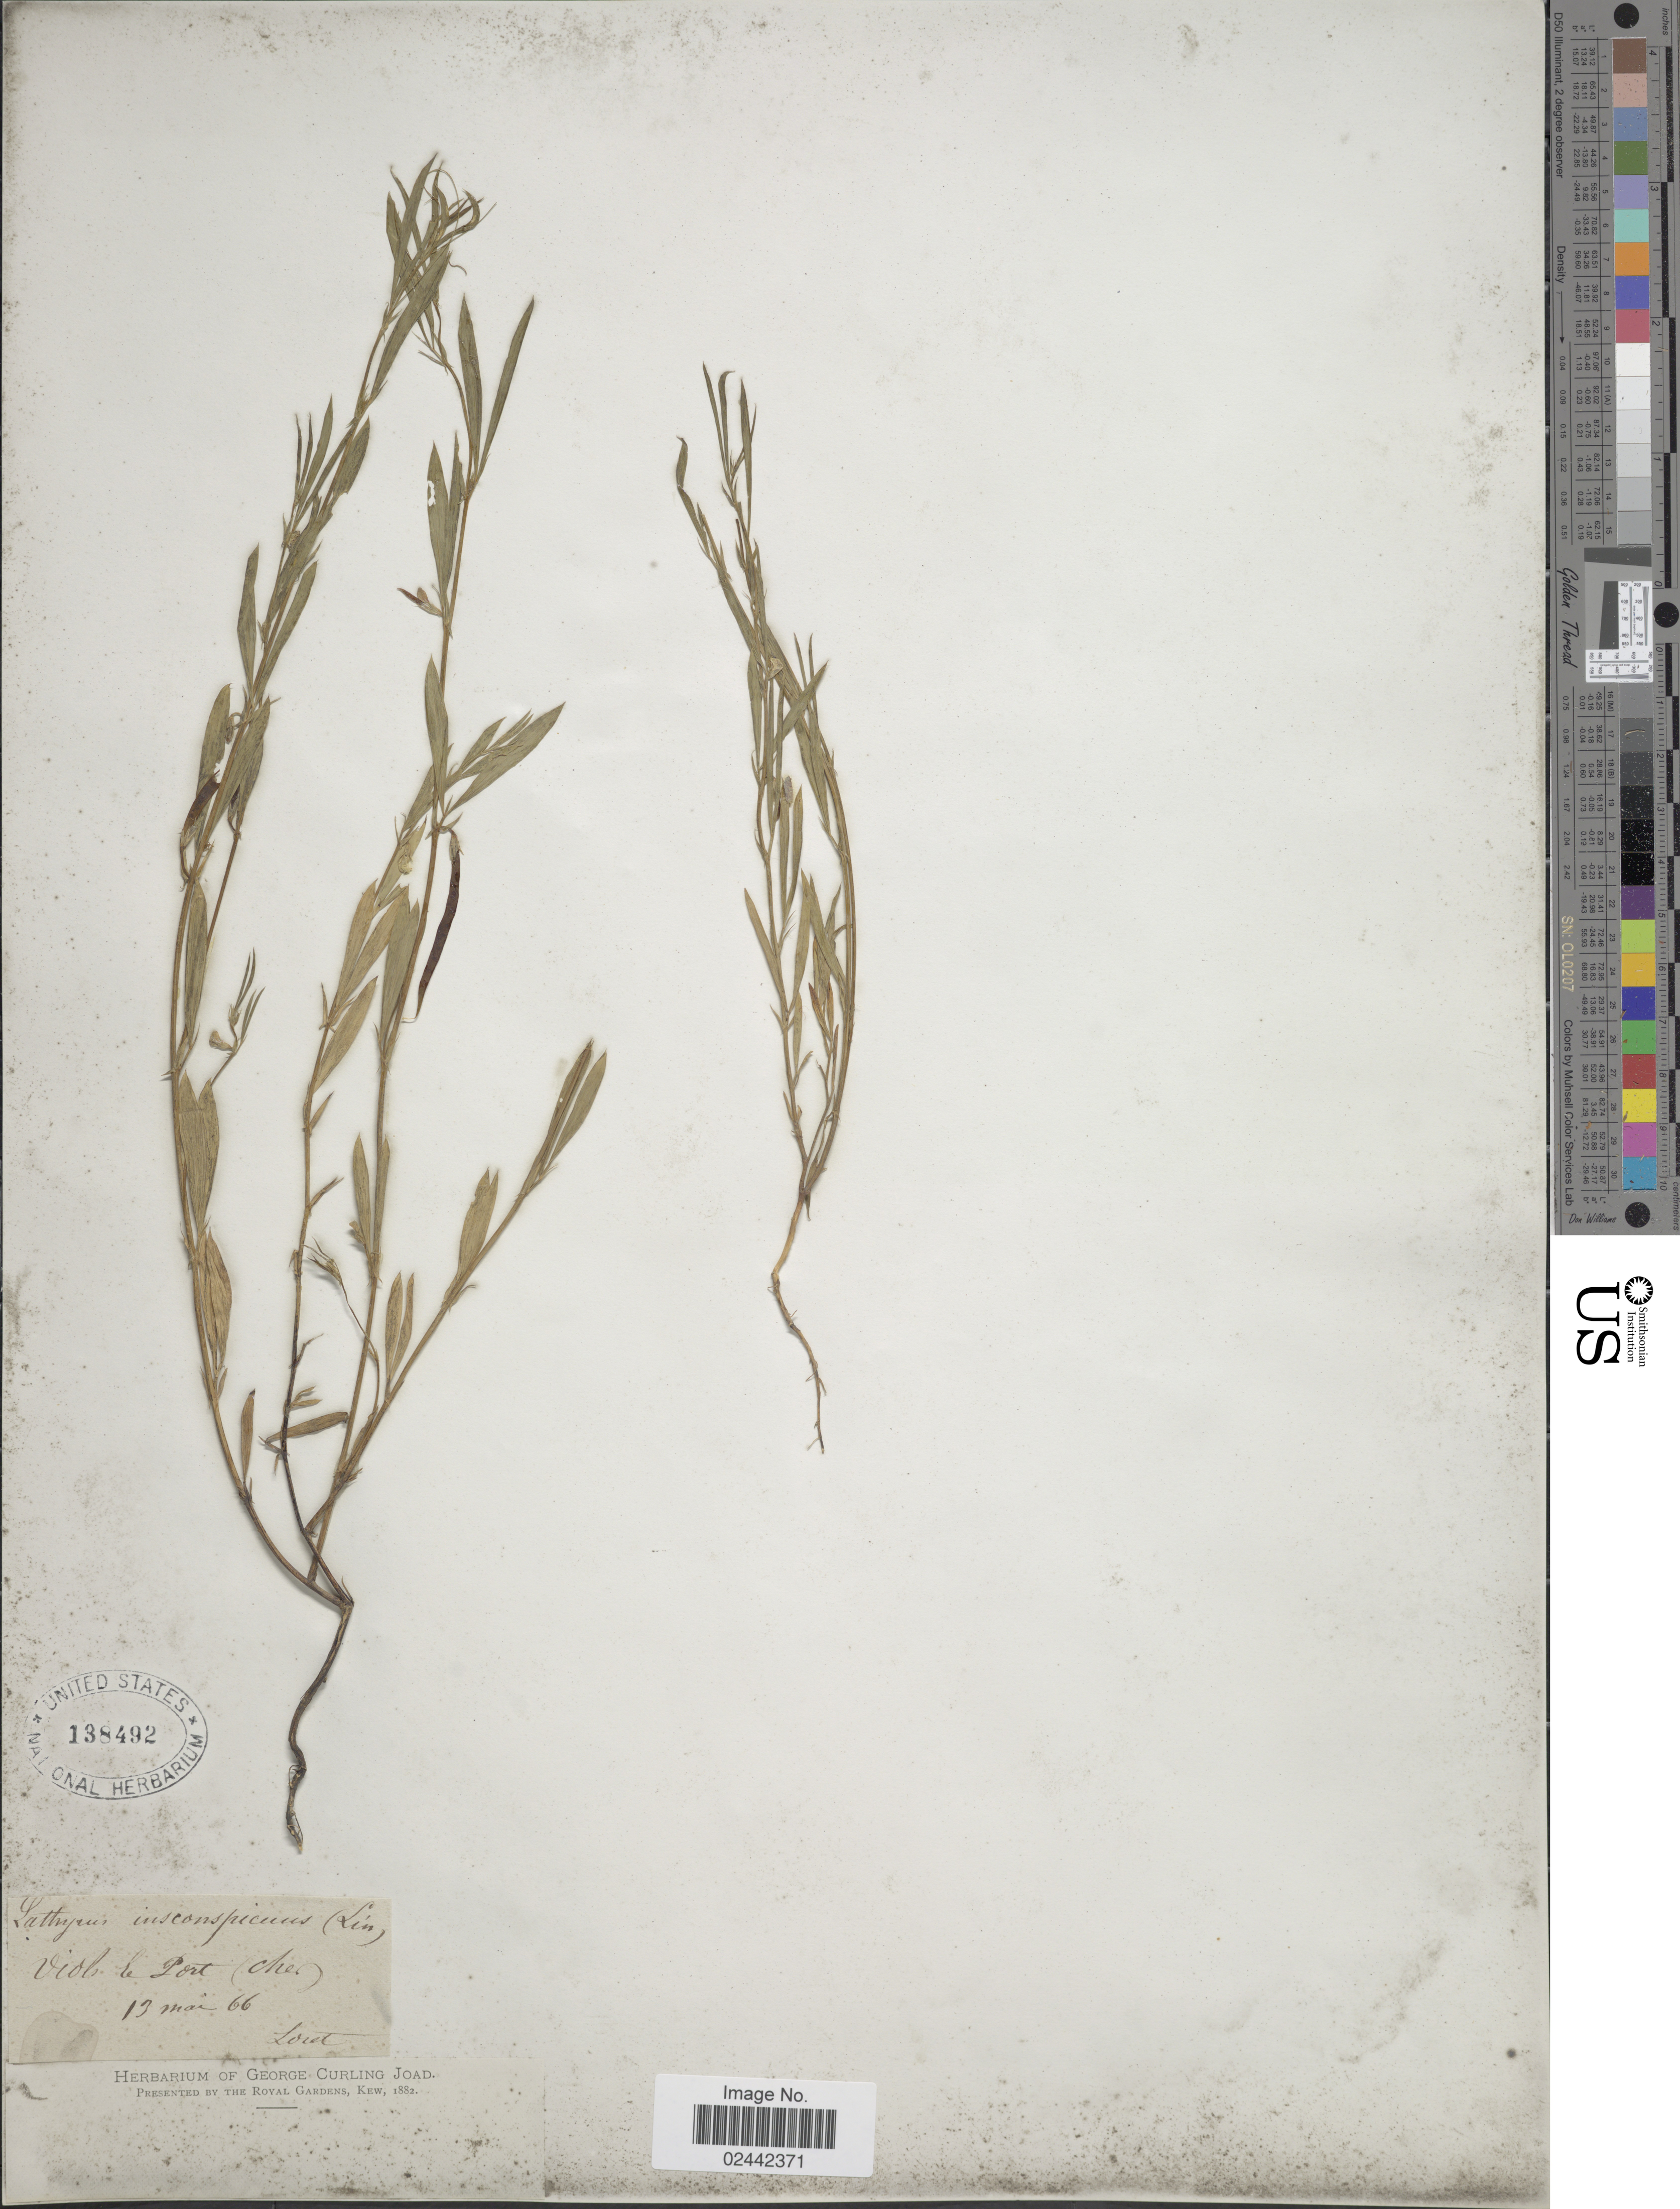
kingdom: Plantae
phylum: Tracheophyta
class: Magnoliopsida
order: Fabales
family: Fabaceae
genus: Lathyrus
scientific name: Lathyrus inconspicuus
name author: L.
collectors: Loret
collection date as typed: Transcribed d/m/y: 13/5/66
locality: Viols le Port (cher).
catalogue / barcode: US 138492